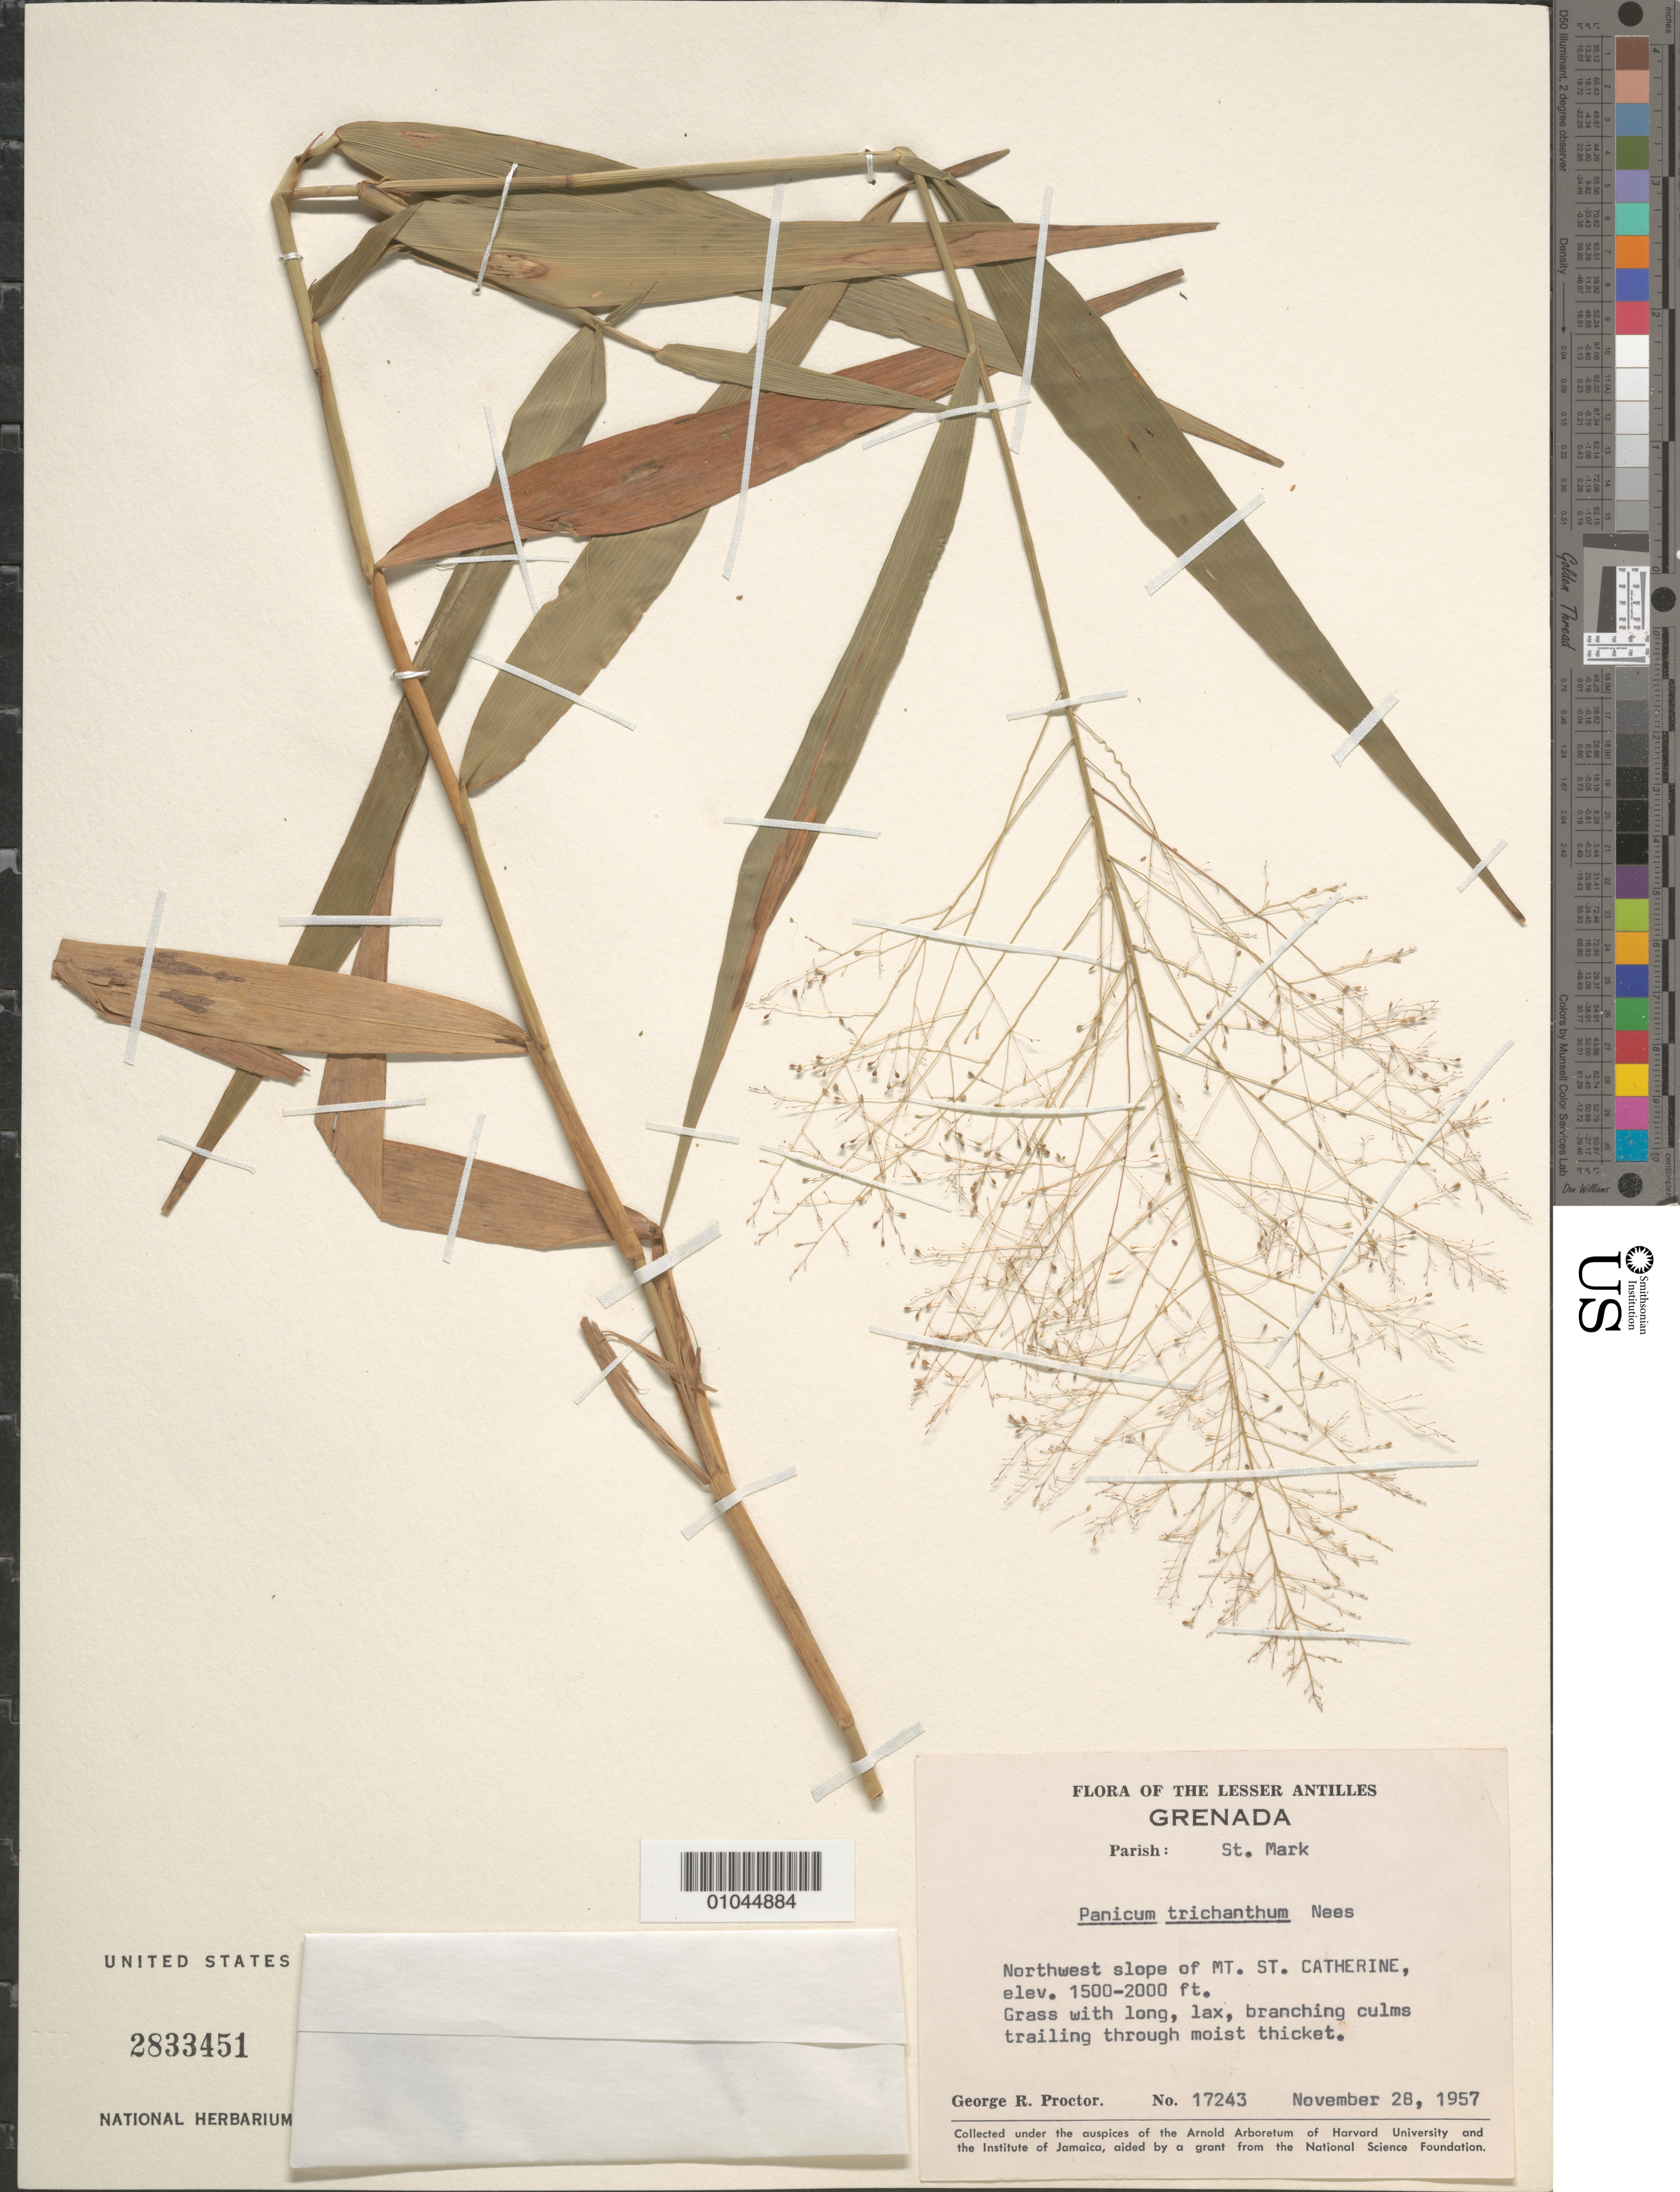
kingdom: Plantae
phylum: Tracheophyta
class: Liliopsida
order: Poales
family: Poaceae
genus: Panicum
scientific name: Panicum trichanthum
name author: Nees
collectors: G. R. Proctor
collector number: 17243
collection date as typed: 28 Nov 1957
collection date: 1957-11-28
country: Grenada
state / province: Saint Mark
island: Grenada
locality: NW slope of Mt. St. Catherine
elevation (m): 457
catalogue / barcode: US 2833451